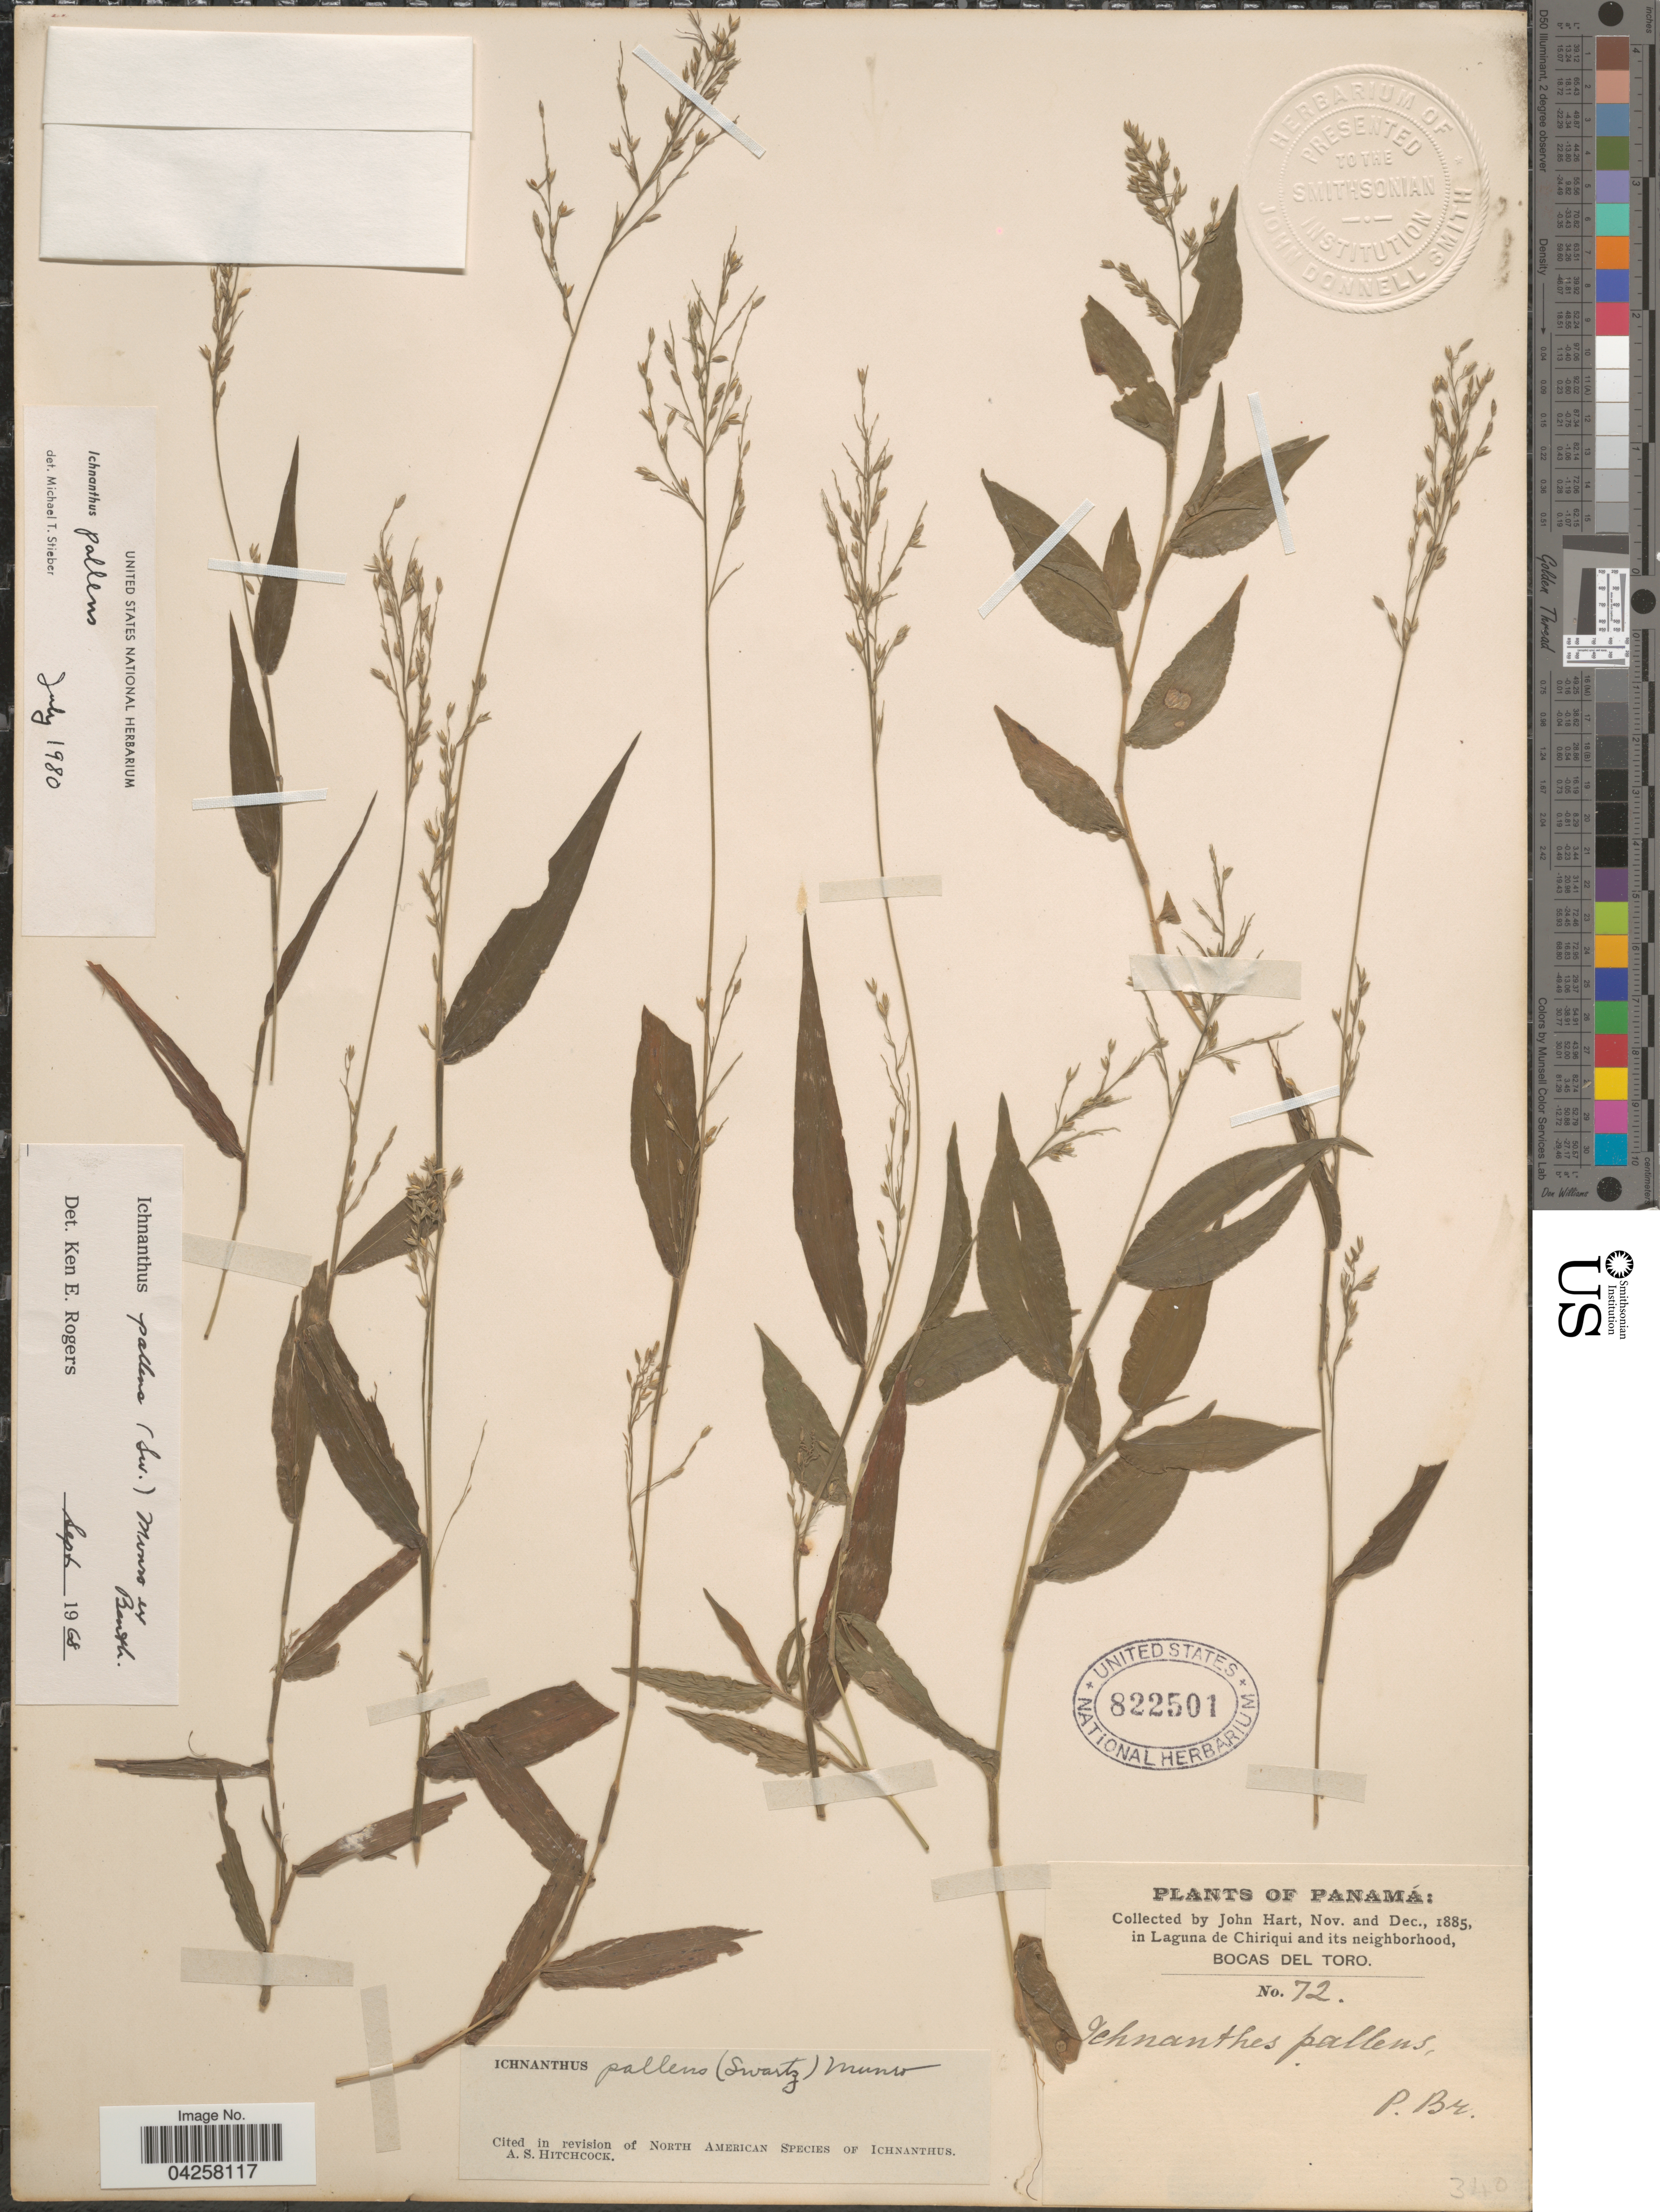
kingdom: Plantae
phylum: Tracheophyta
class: Liliopsida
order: Poales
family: Poaceae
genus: Ichnanthus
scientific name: Ichnanthus pallens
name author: (Sw.) Munro ex Benth.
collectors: J. H. Hart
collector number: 72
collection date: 1885-11/1885-12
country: Panama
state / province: Bocas del Toro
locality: In Laguna de Chiriqui and its neighborhood.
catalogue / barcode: US 822501